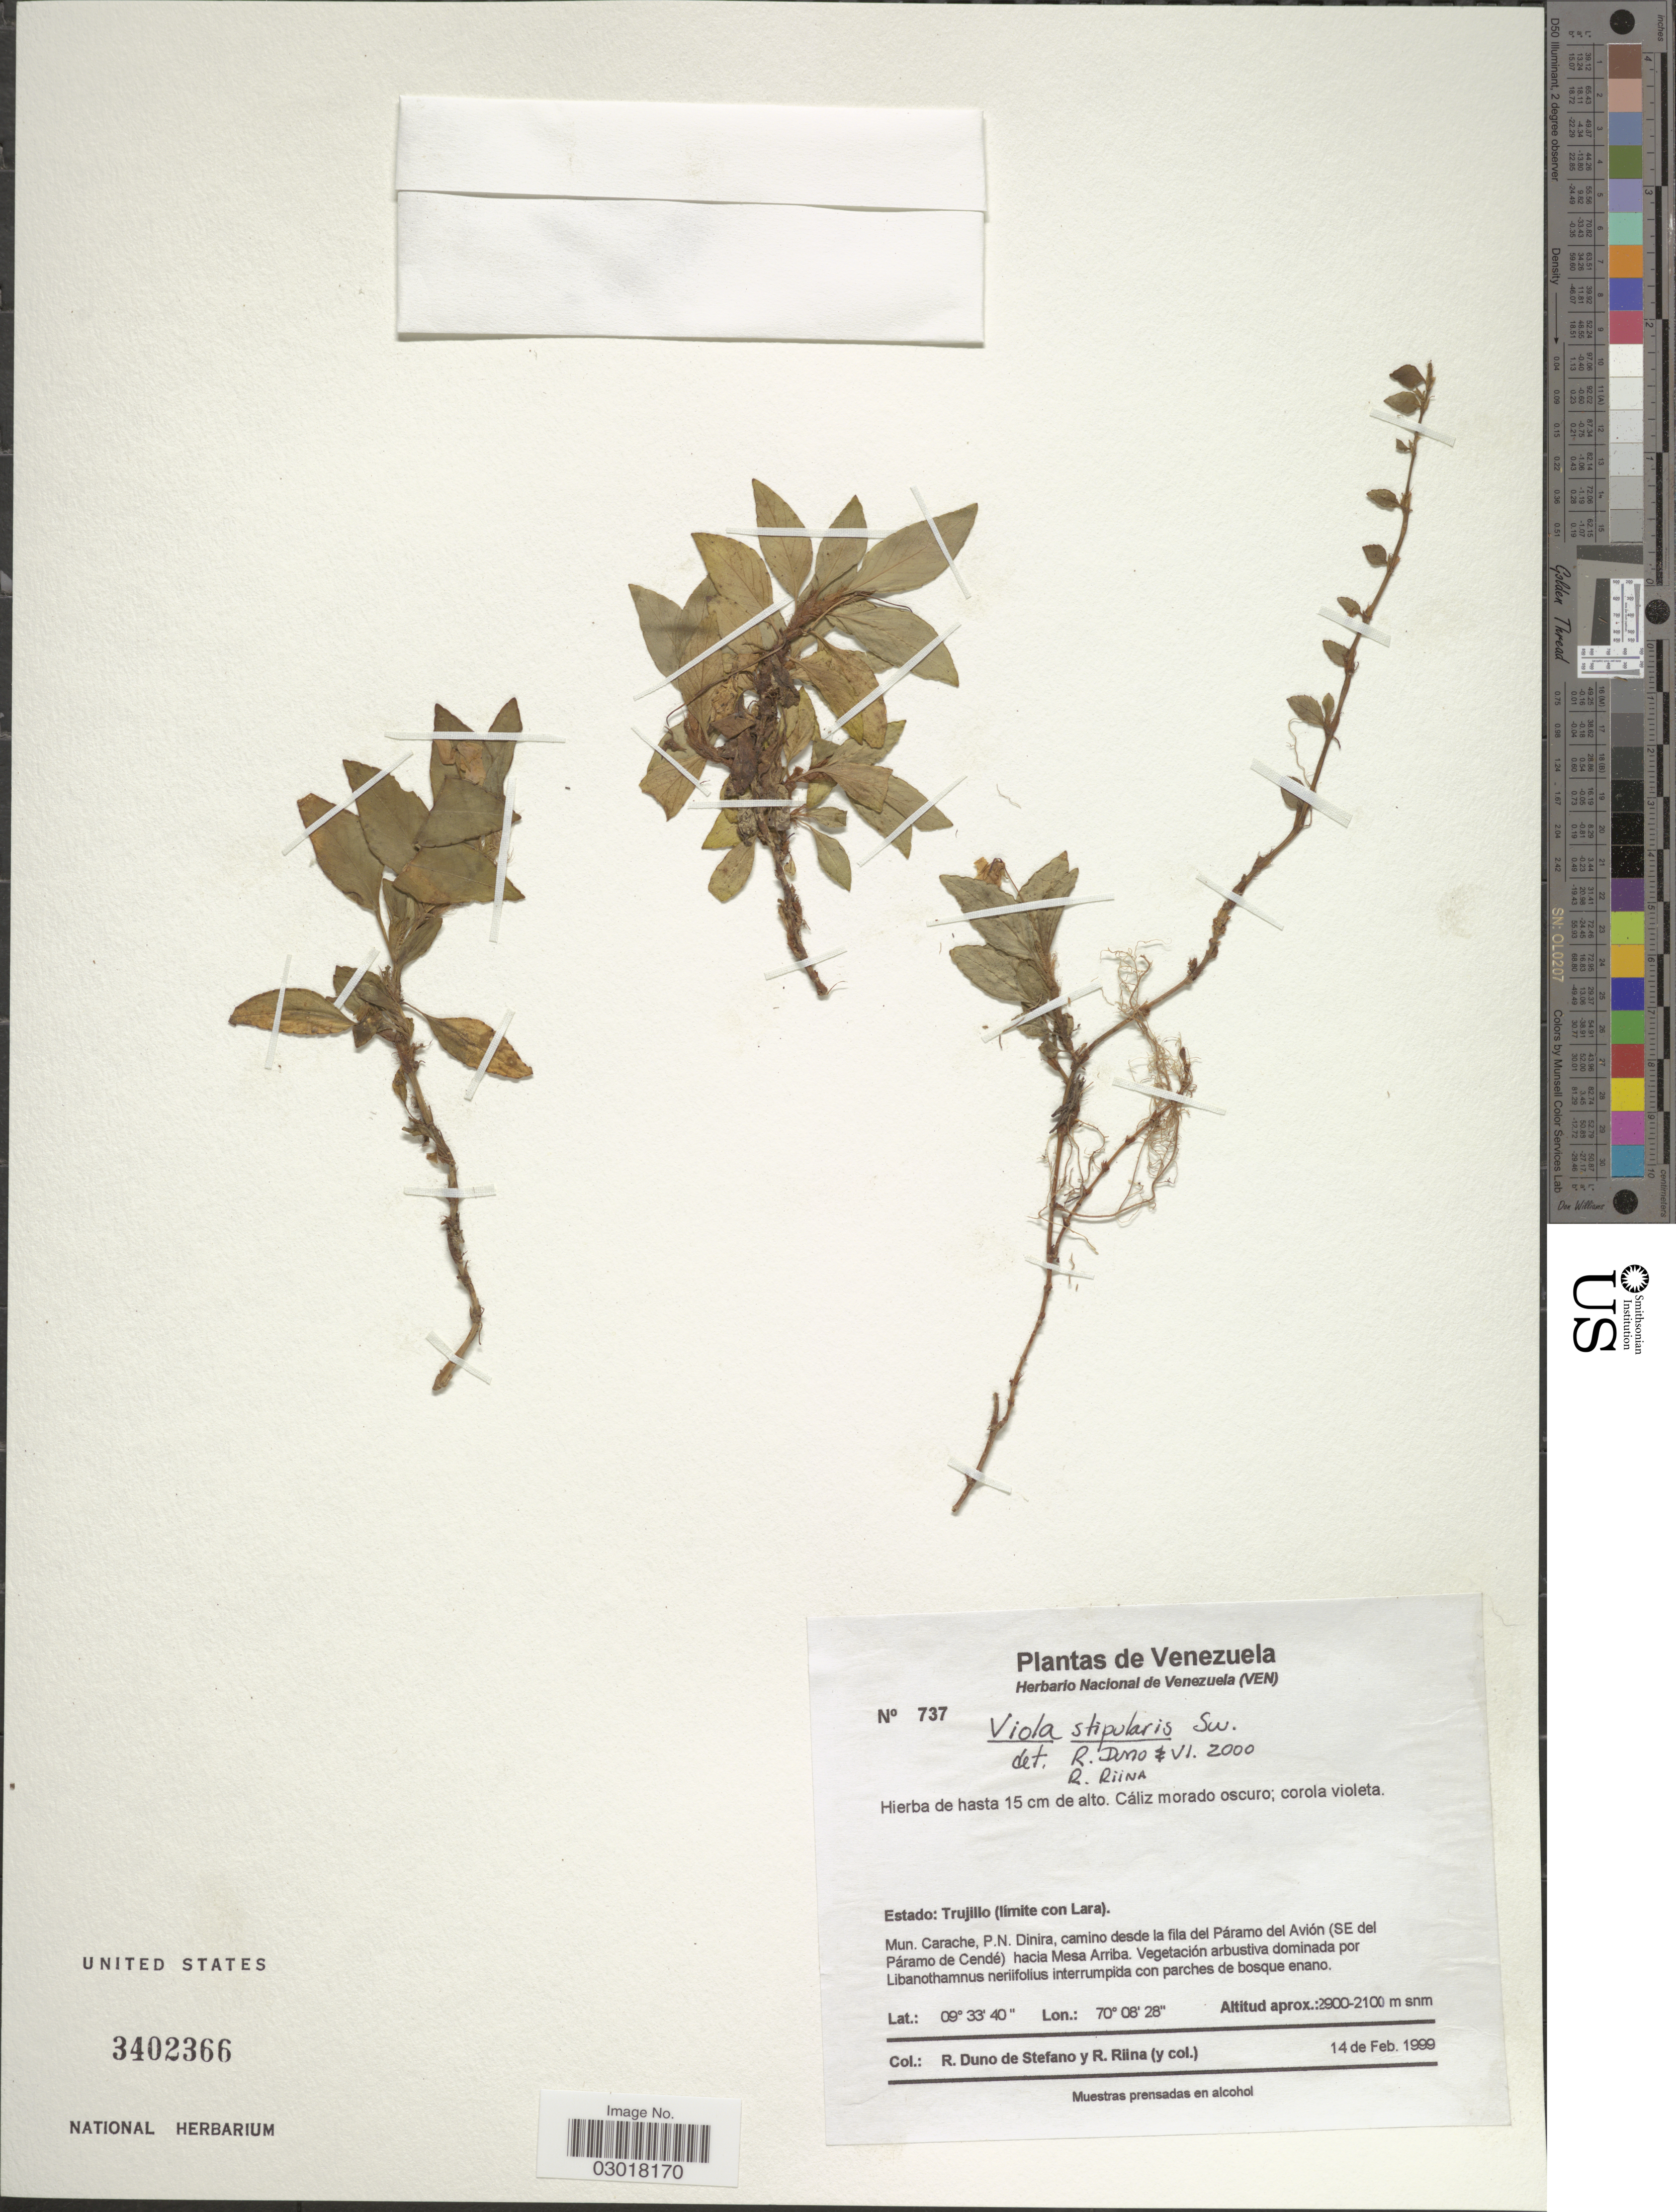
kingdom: Plantae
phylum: Tracheophyta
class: Magnoliopsida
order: Malpighiales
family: Violaceae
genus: Viola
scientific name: Viola stipularis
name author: Sw.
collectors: R. Duno de Stefano, R. Riina & et al.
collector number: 737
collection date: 1999-02-14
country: Venezuela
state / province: Trujillo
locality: (límite con Lara). Mun. Carache, P.N. Dinira, camino desde la fila del Páramo del Avión (SE del Páramo de Cendé) hacia Mesa Arriba.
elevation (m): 2100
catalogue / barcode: US 3402366